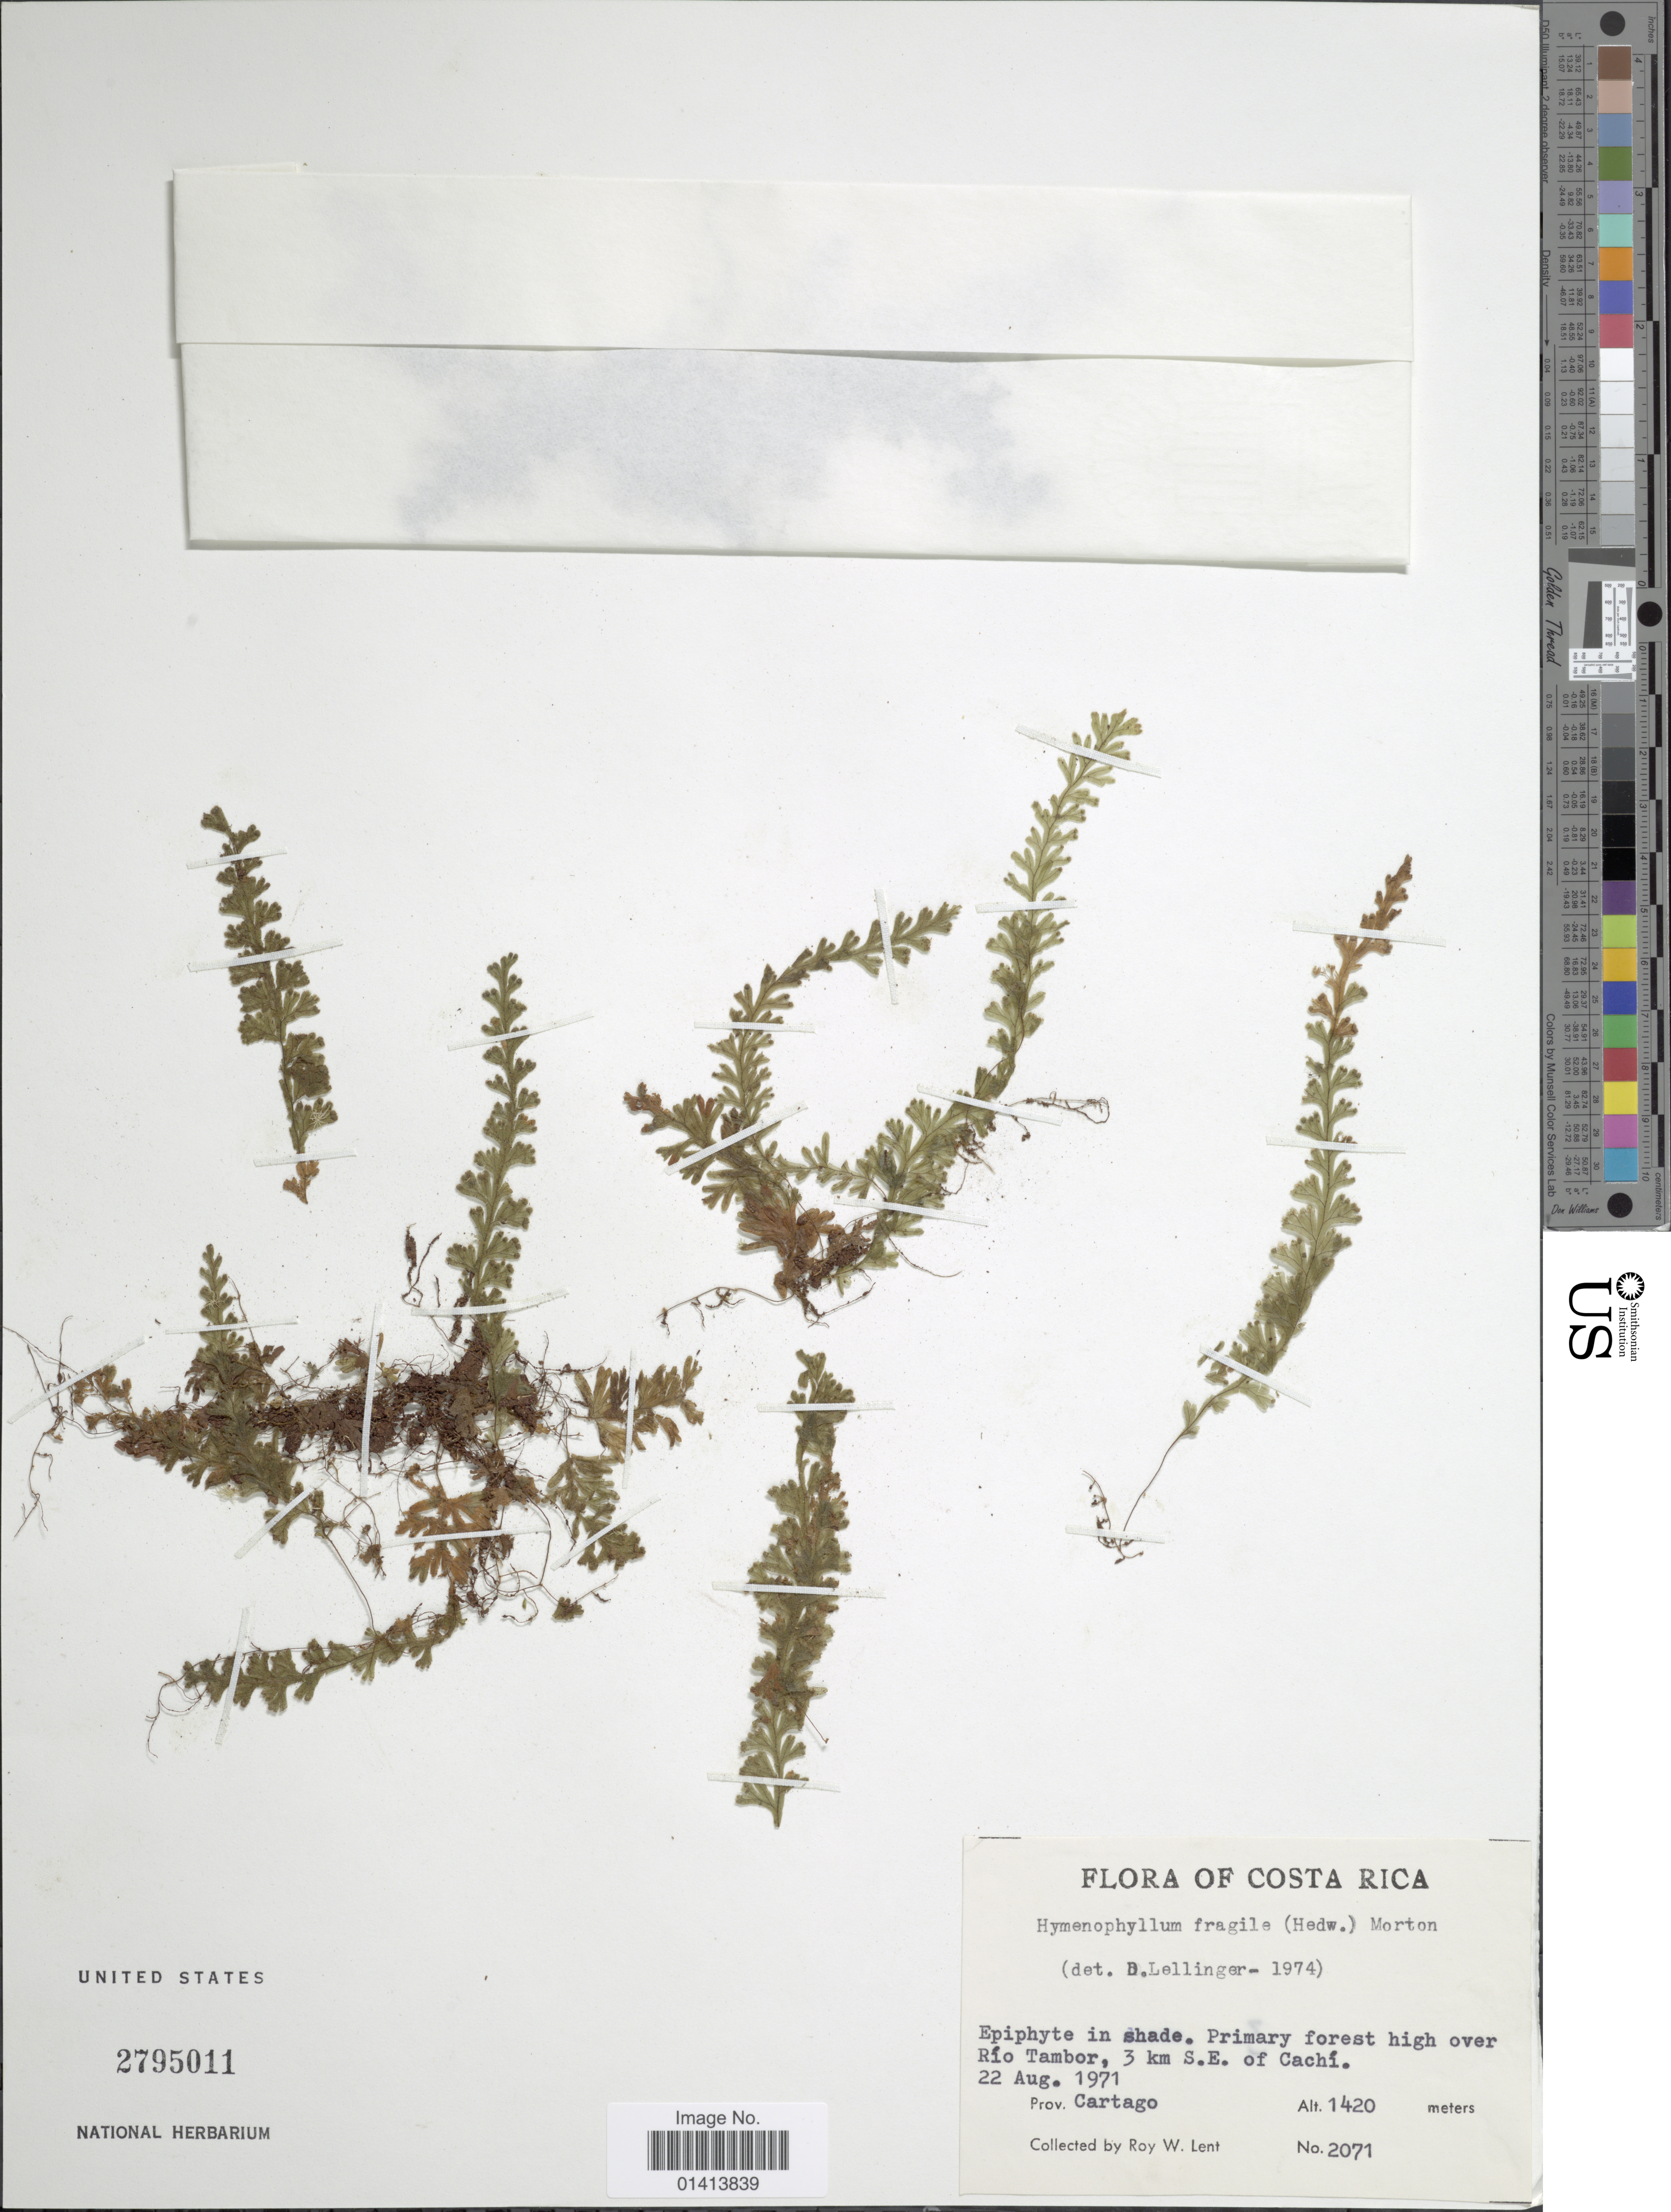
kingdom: Plantae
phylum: Tracheophyta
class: Polypodiopsida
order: Hymenophyllales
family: Hymenophyllaceae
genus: Hymenophyllum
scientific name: Hymenophyllum fragile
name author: (Hedw.) C.V. Morton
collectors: R. W. Lent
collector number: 2071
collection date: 1971-08-22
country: Costa Rica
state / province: Cartago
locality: Primary forest high over Río Tambor, 3 km S.E, of Cachí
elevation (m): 1420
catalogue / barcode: US 2795011